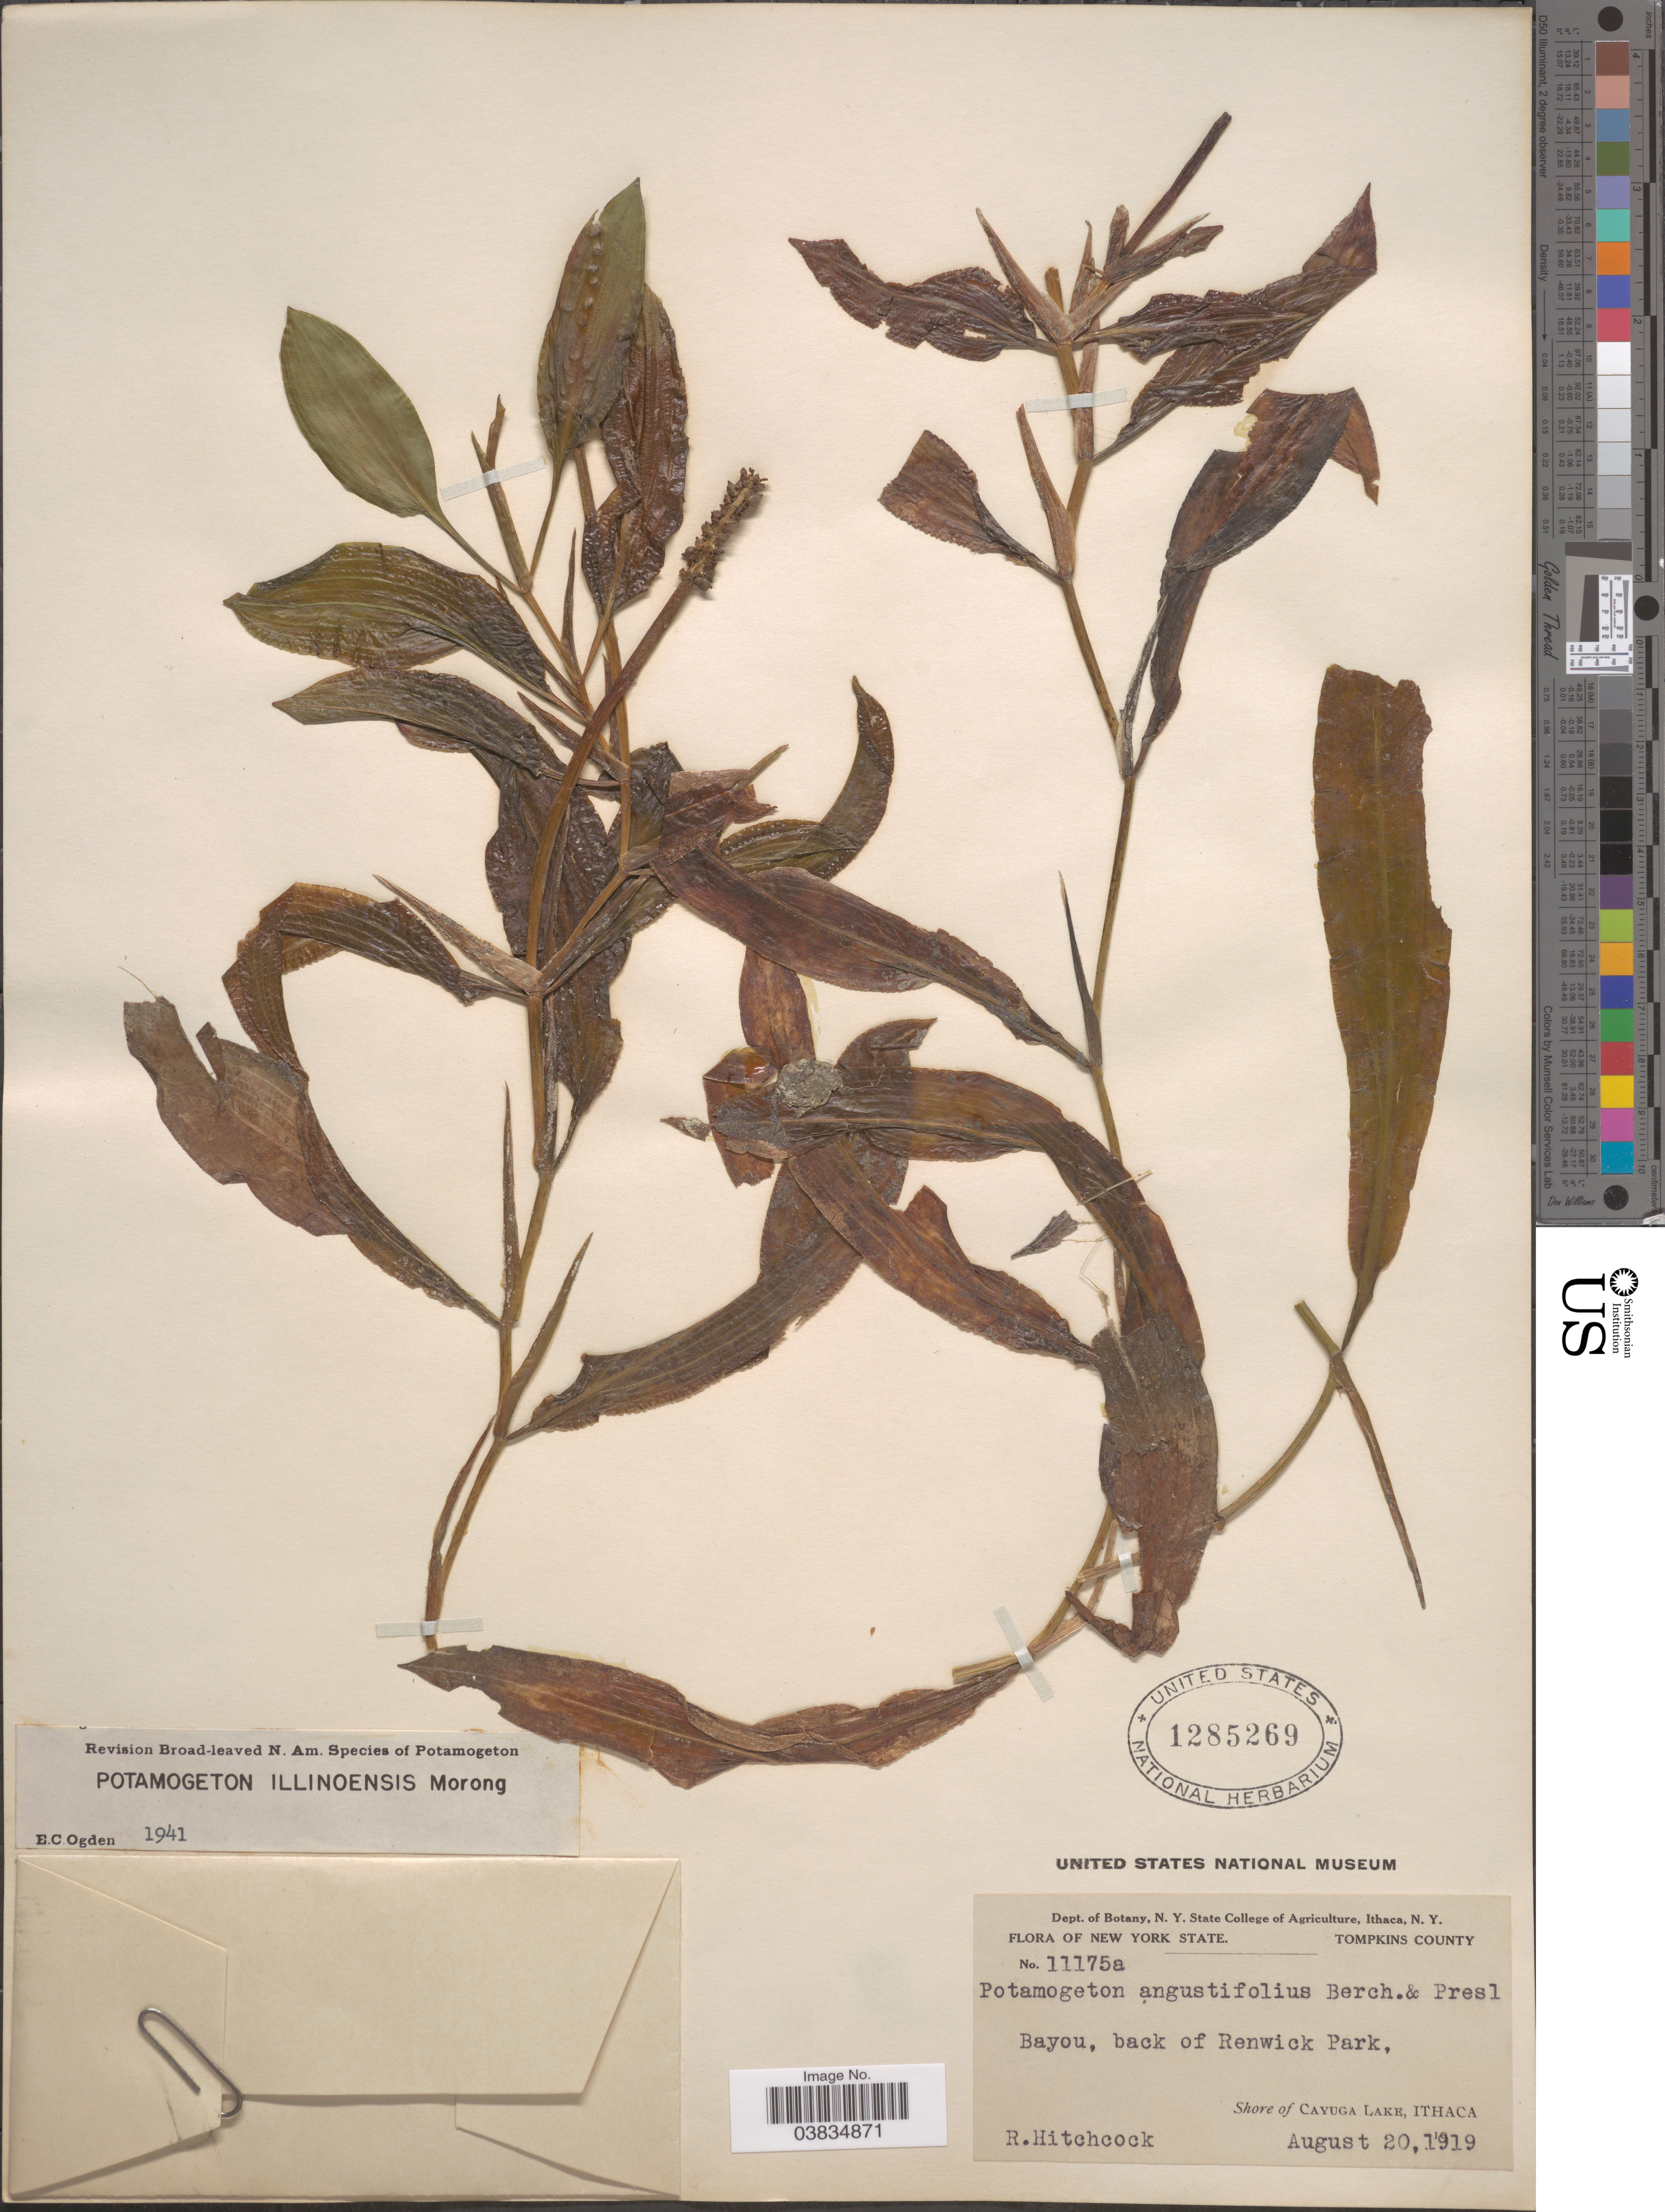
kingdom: Plantae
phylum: Tracheophyta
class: Liliopsida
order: Alismatales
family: Potamogetonaceae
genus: Potamogeton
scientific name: Potamogeton illinoensis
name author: Morong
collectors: R. Hitchcock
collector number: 11175a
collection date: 1919-08-20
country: United States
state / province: New York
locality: Tompkins County. Bayou, back of Renwick Park, Shore of Cayuga Lake, Ithaca.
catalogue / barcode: US 1285269